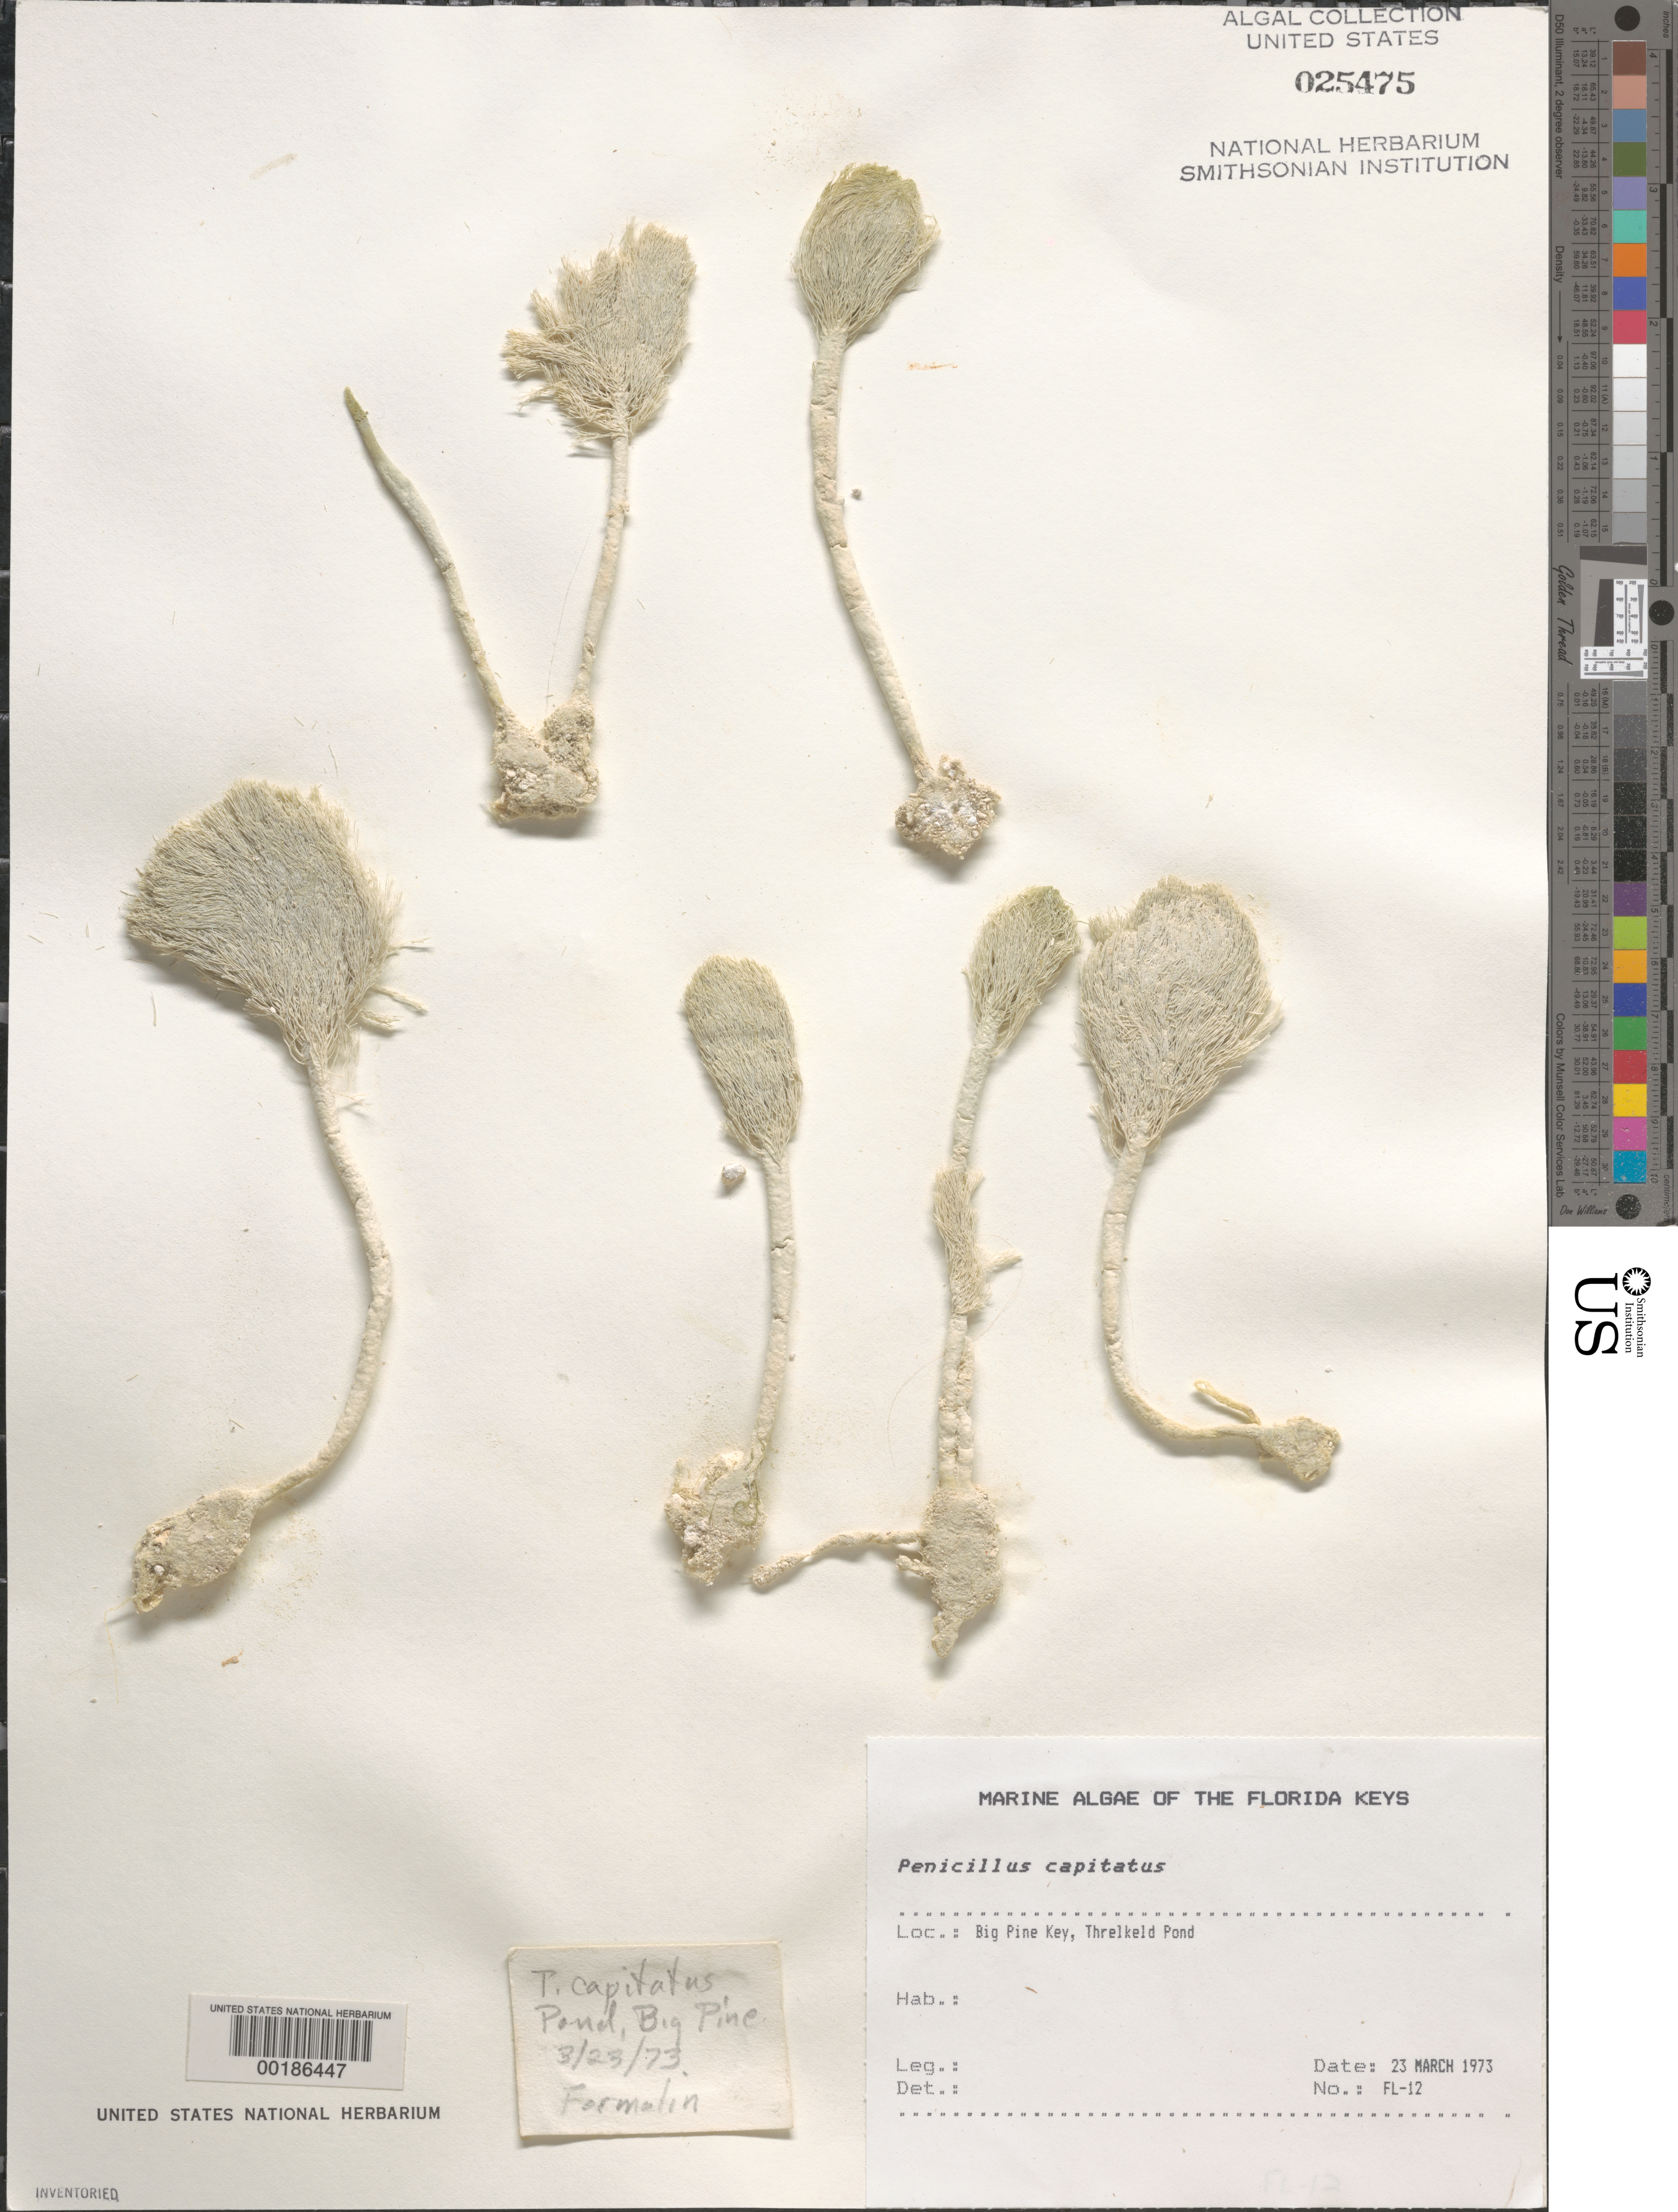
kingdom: Plantae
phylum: Chlorophyta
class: Ulvophyceae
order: Bryopsidales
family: Udoteaceae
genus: Penicillus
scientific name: Penicillus capitatus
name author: Lam.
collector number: FL-12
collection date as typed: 23 Mar 1973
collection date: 1973-03-23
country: United States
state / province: Florida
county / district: Monroe County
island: Big Pine Key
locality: Threlkeld Pond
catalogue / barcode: US 25475